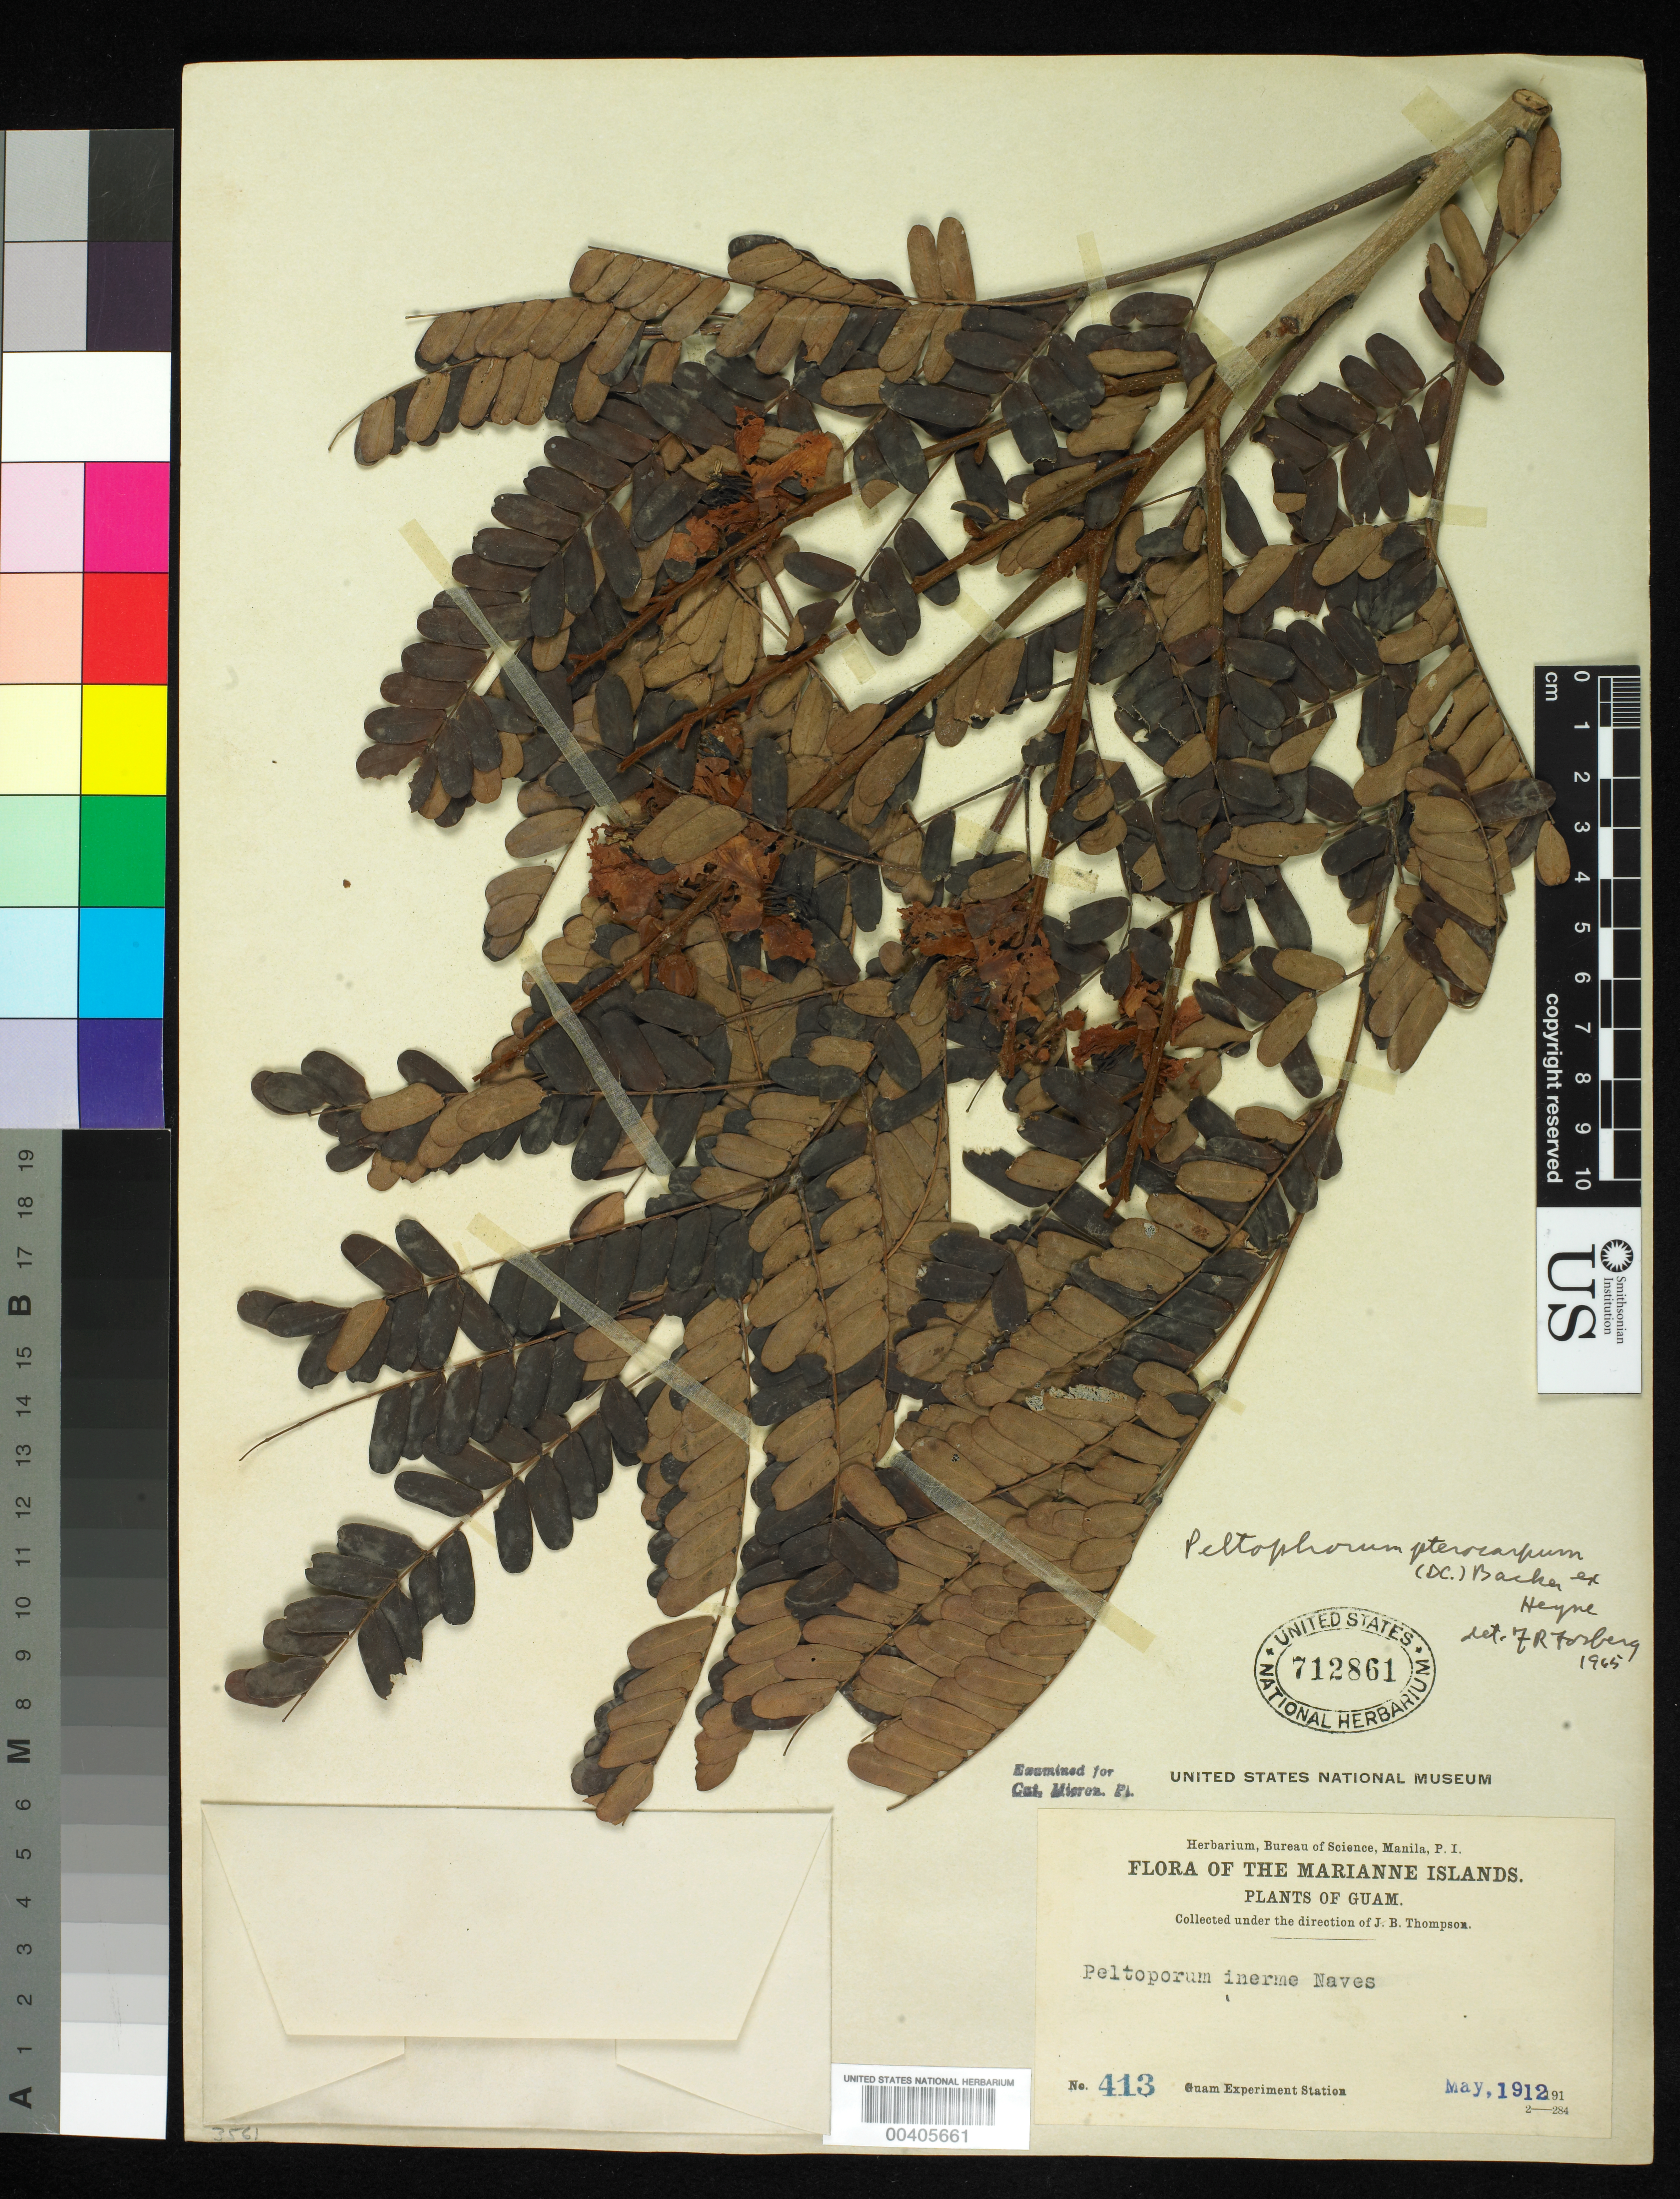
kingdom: Plantae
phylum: Tracheophyta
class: Magnoliopsida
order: Fabales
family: Fabaceae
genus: Peltophorum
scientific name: Peltophorum pterocarpum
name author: (DC.) Backer ex K. Heyne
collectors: J. B. Thompson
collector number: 413 Guam Exp. Sta.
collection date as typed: May 1912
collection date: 1912-05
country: Guam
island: Guam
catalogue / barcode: US 712861